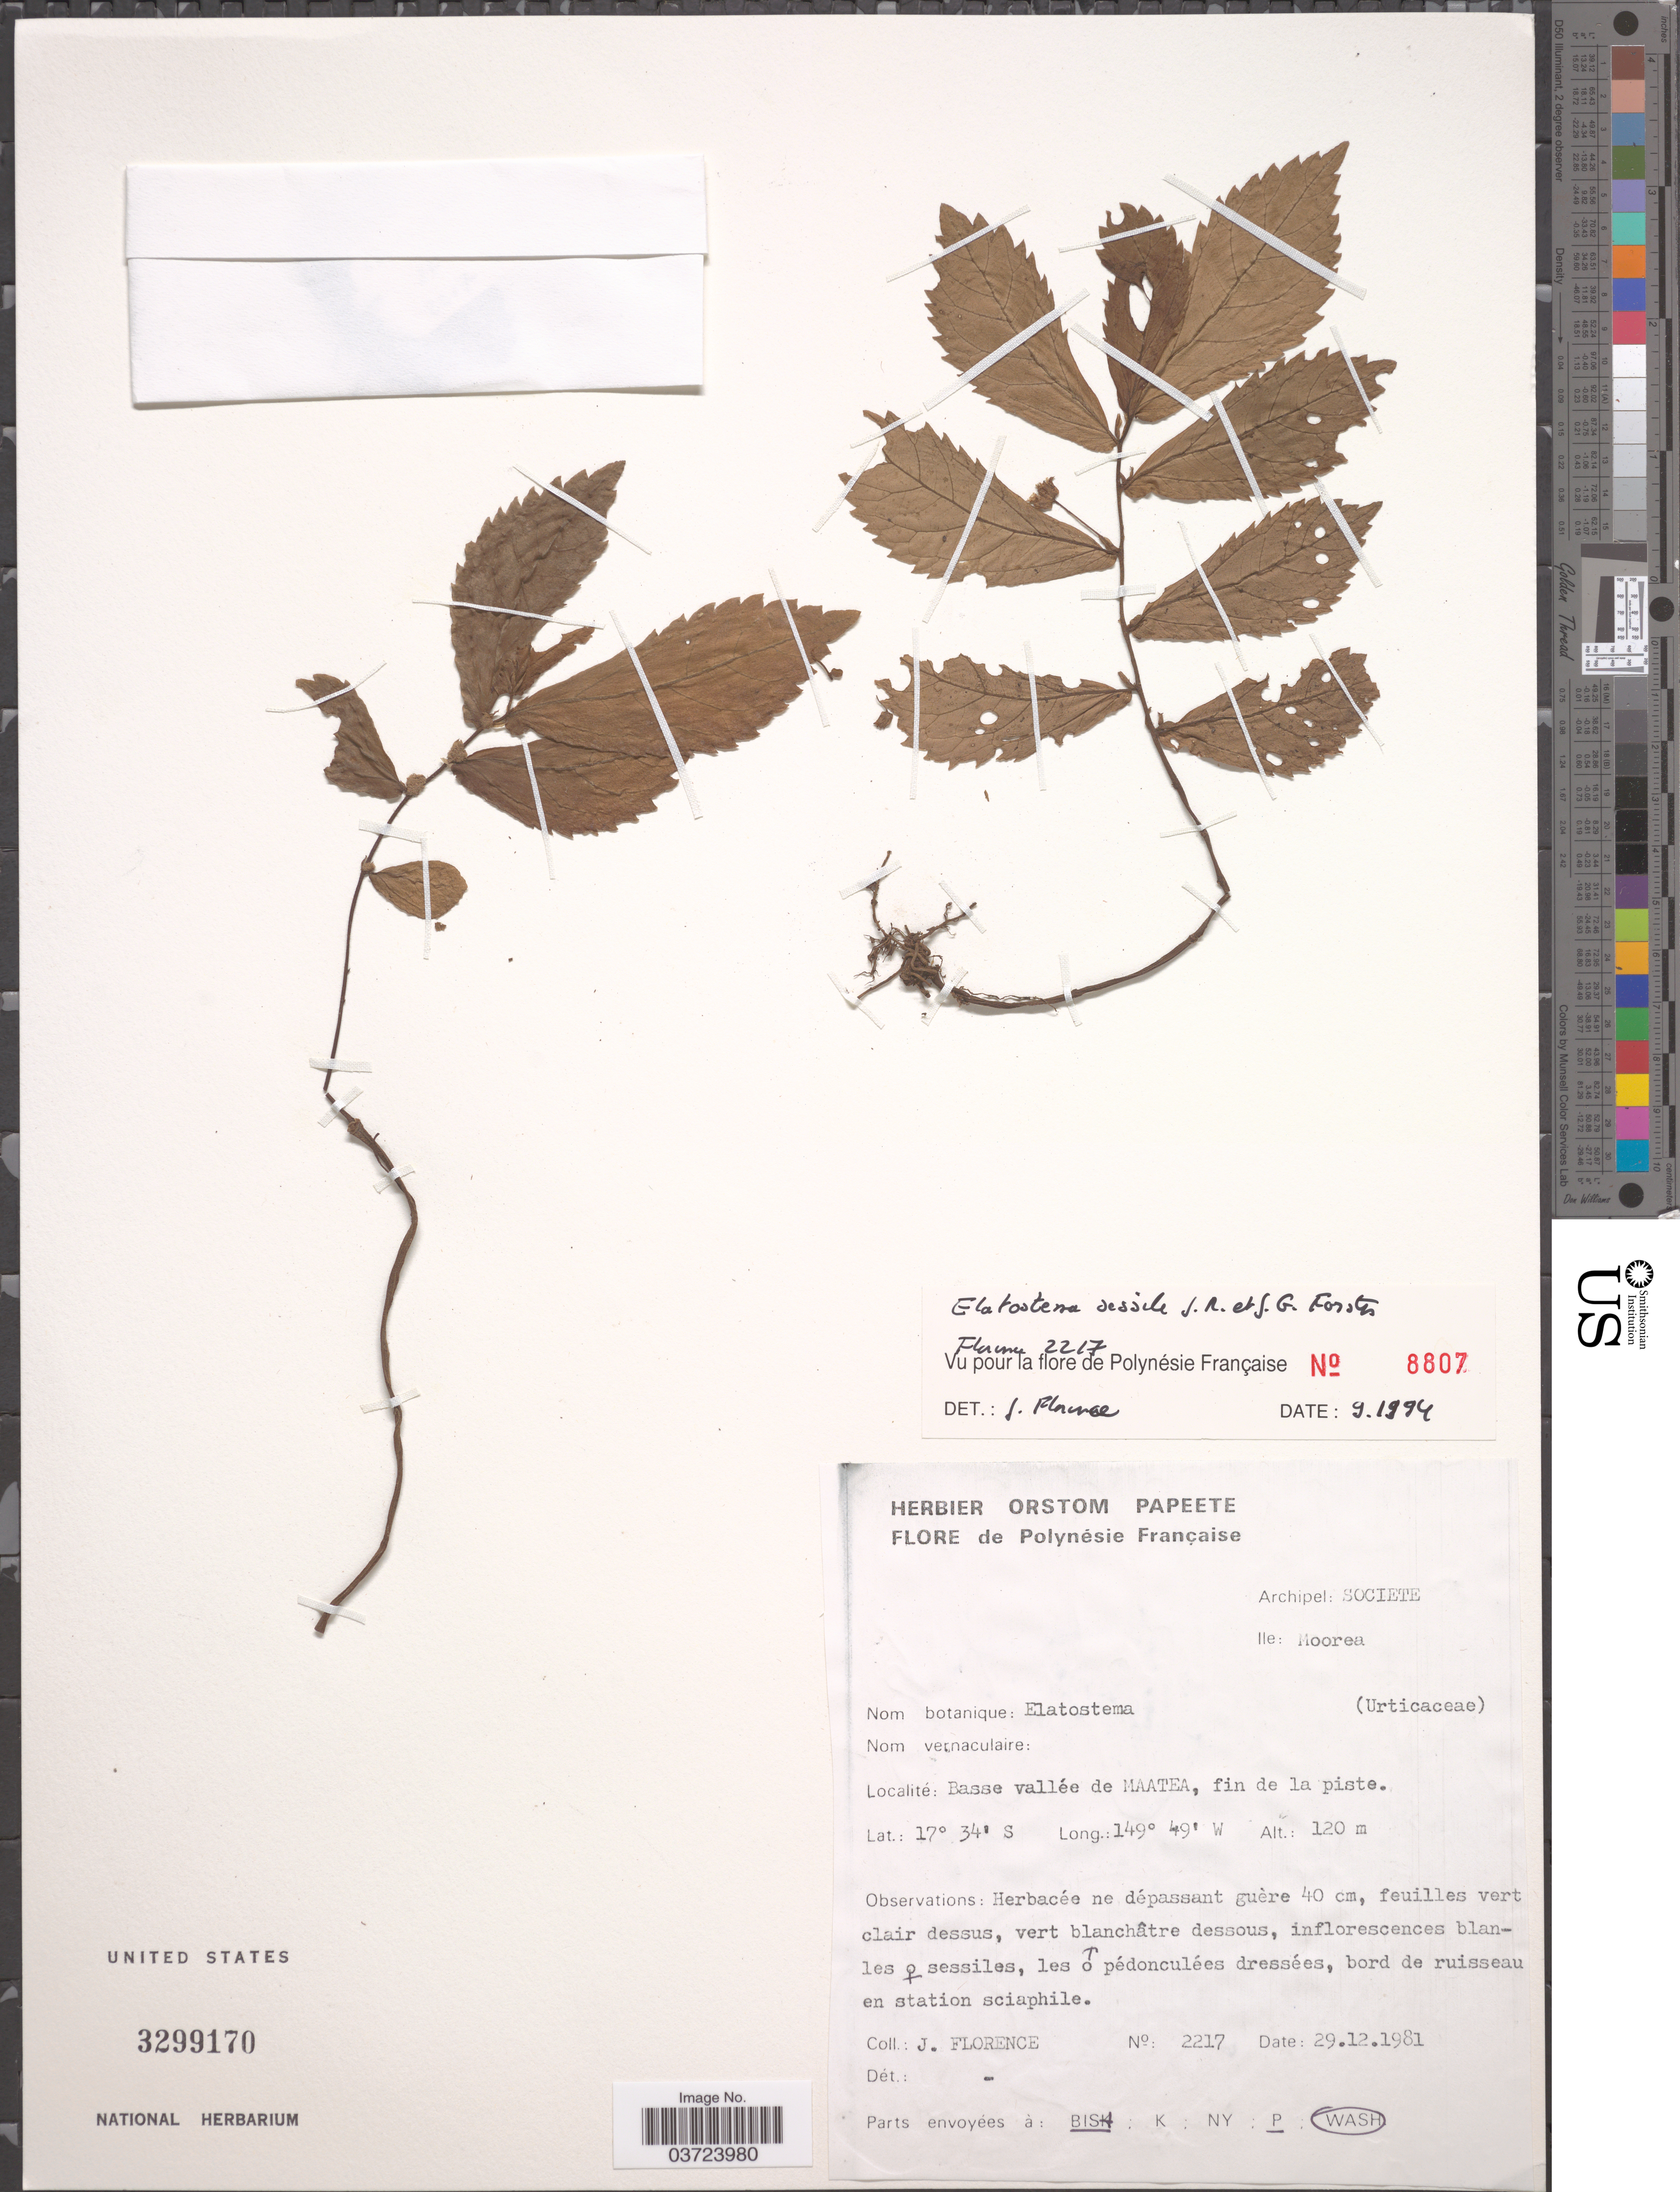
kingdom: Plantae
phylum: Tracheophyta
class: Magnoliopsida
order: Rosales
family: Urticaceae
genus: Elatostema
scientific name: Elatostema sessile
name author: J.R. Forst. & G. Forst.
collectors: J. Florence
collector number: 2217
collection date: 1981-12-29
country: French Polynesia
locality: Archipel: Societe. Ille: Moorea. Basse vallée de Maatea, fin de la piste.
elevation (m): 120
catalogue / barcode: US 3299170